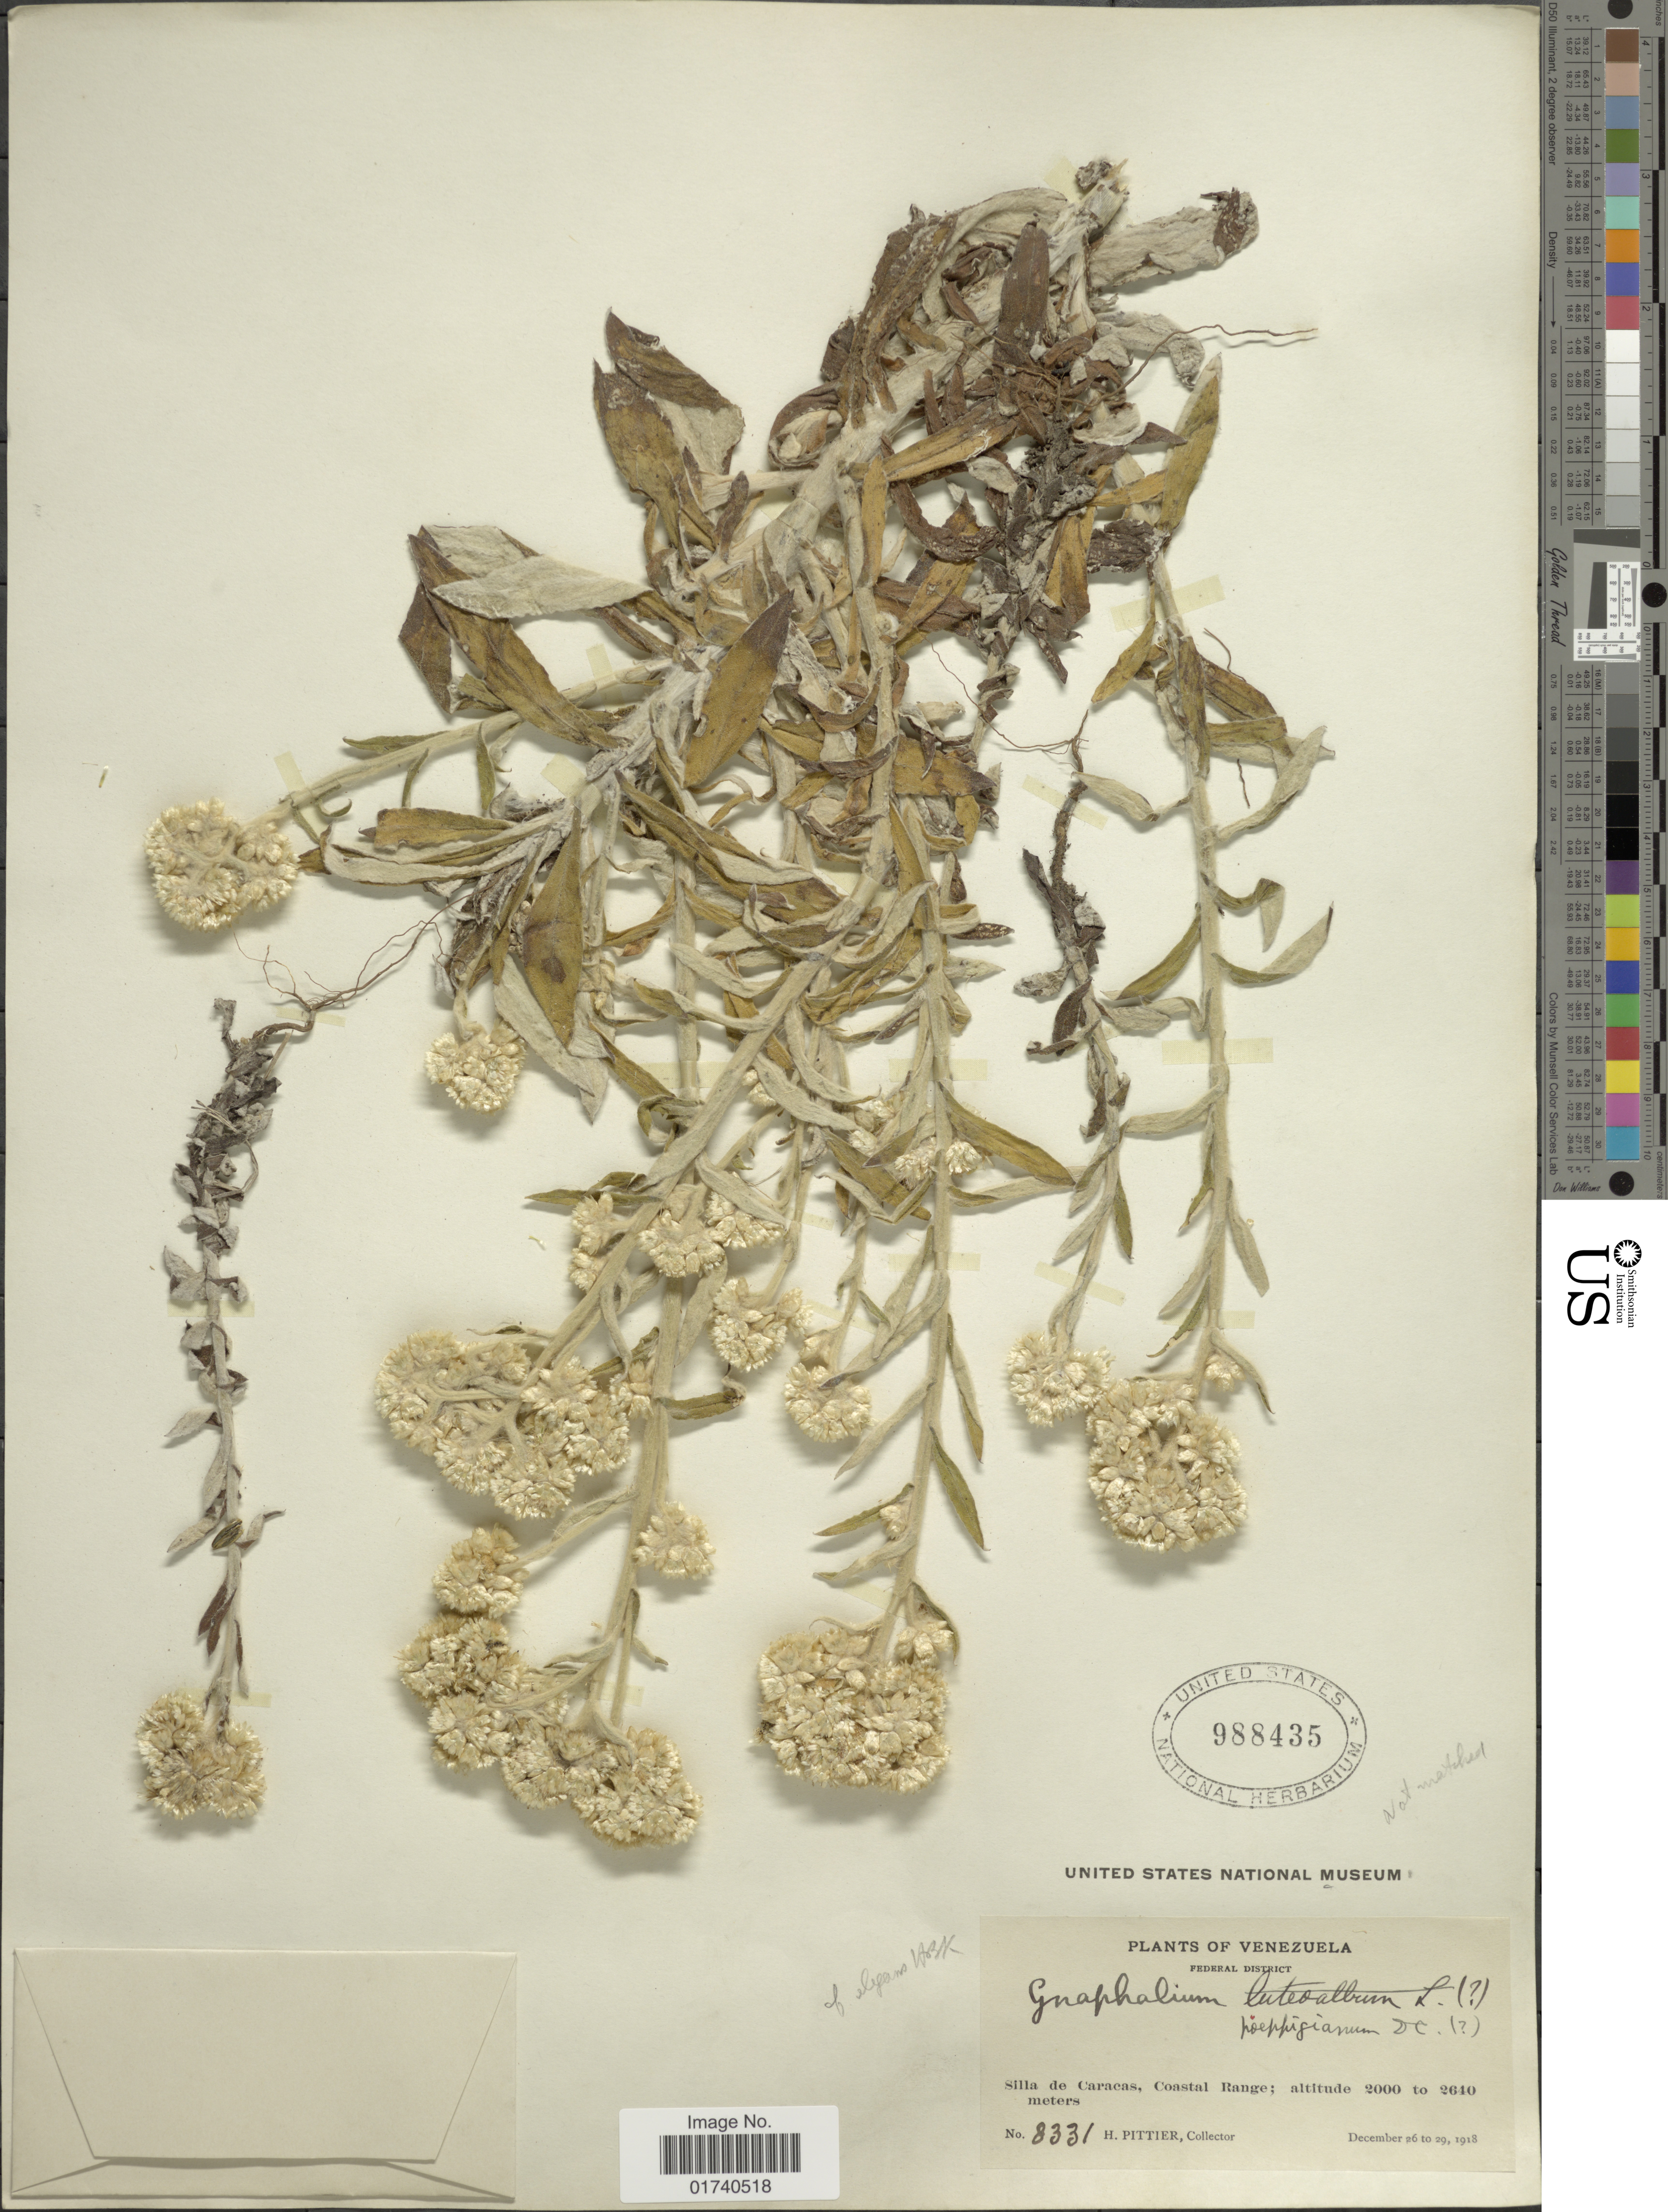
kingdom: Plantae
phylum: Tracheophyta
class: Magnoliopsida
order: Asterales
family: Asteraceae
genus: Pseudognaphalium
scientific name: Pseudognaphalium elegans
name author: (Kunth) Kartesz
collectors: H. F. Pittier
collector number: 8331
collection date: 1918-12-26/1918-12-29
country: Venezuela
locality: Federal District. Silla de Caracas, Coastal Range.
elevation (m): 2000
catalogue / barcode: US 988435